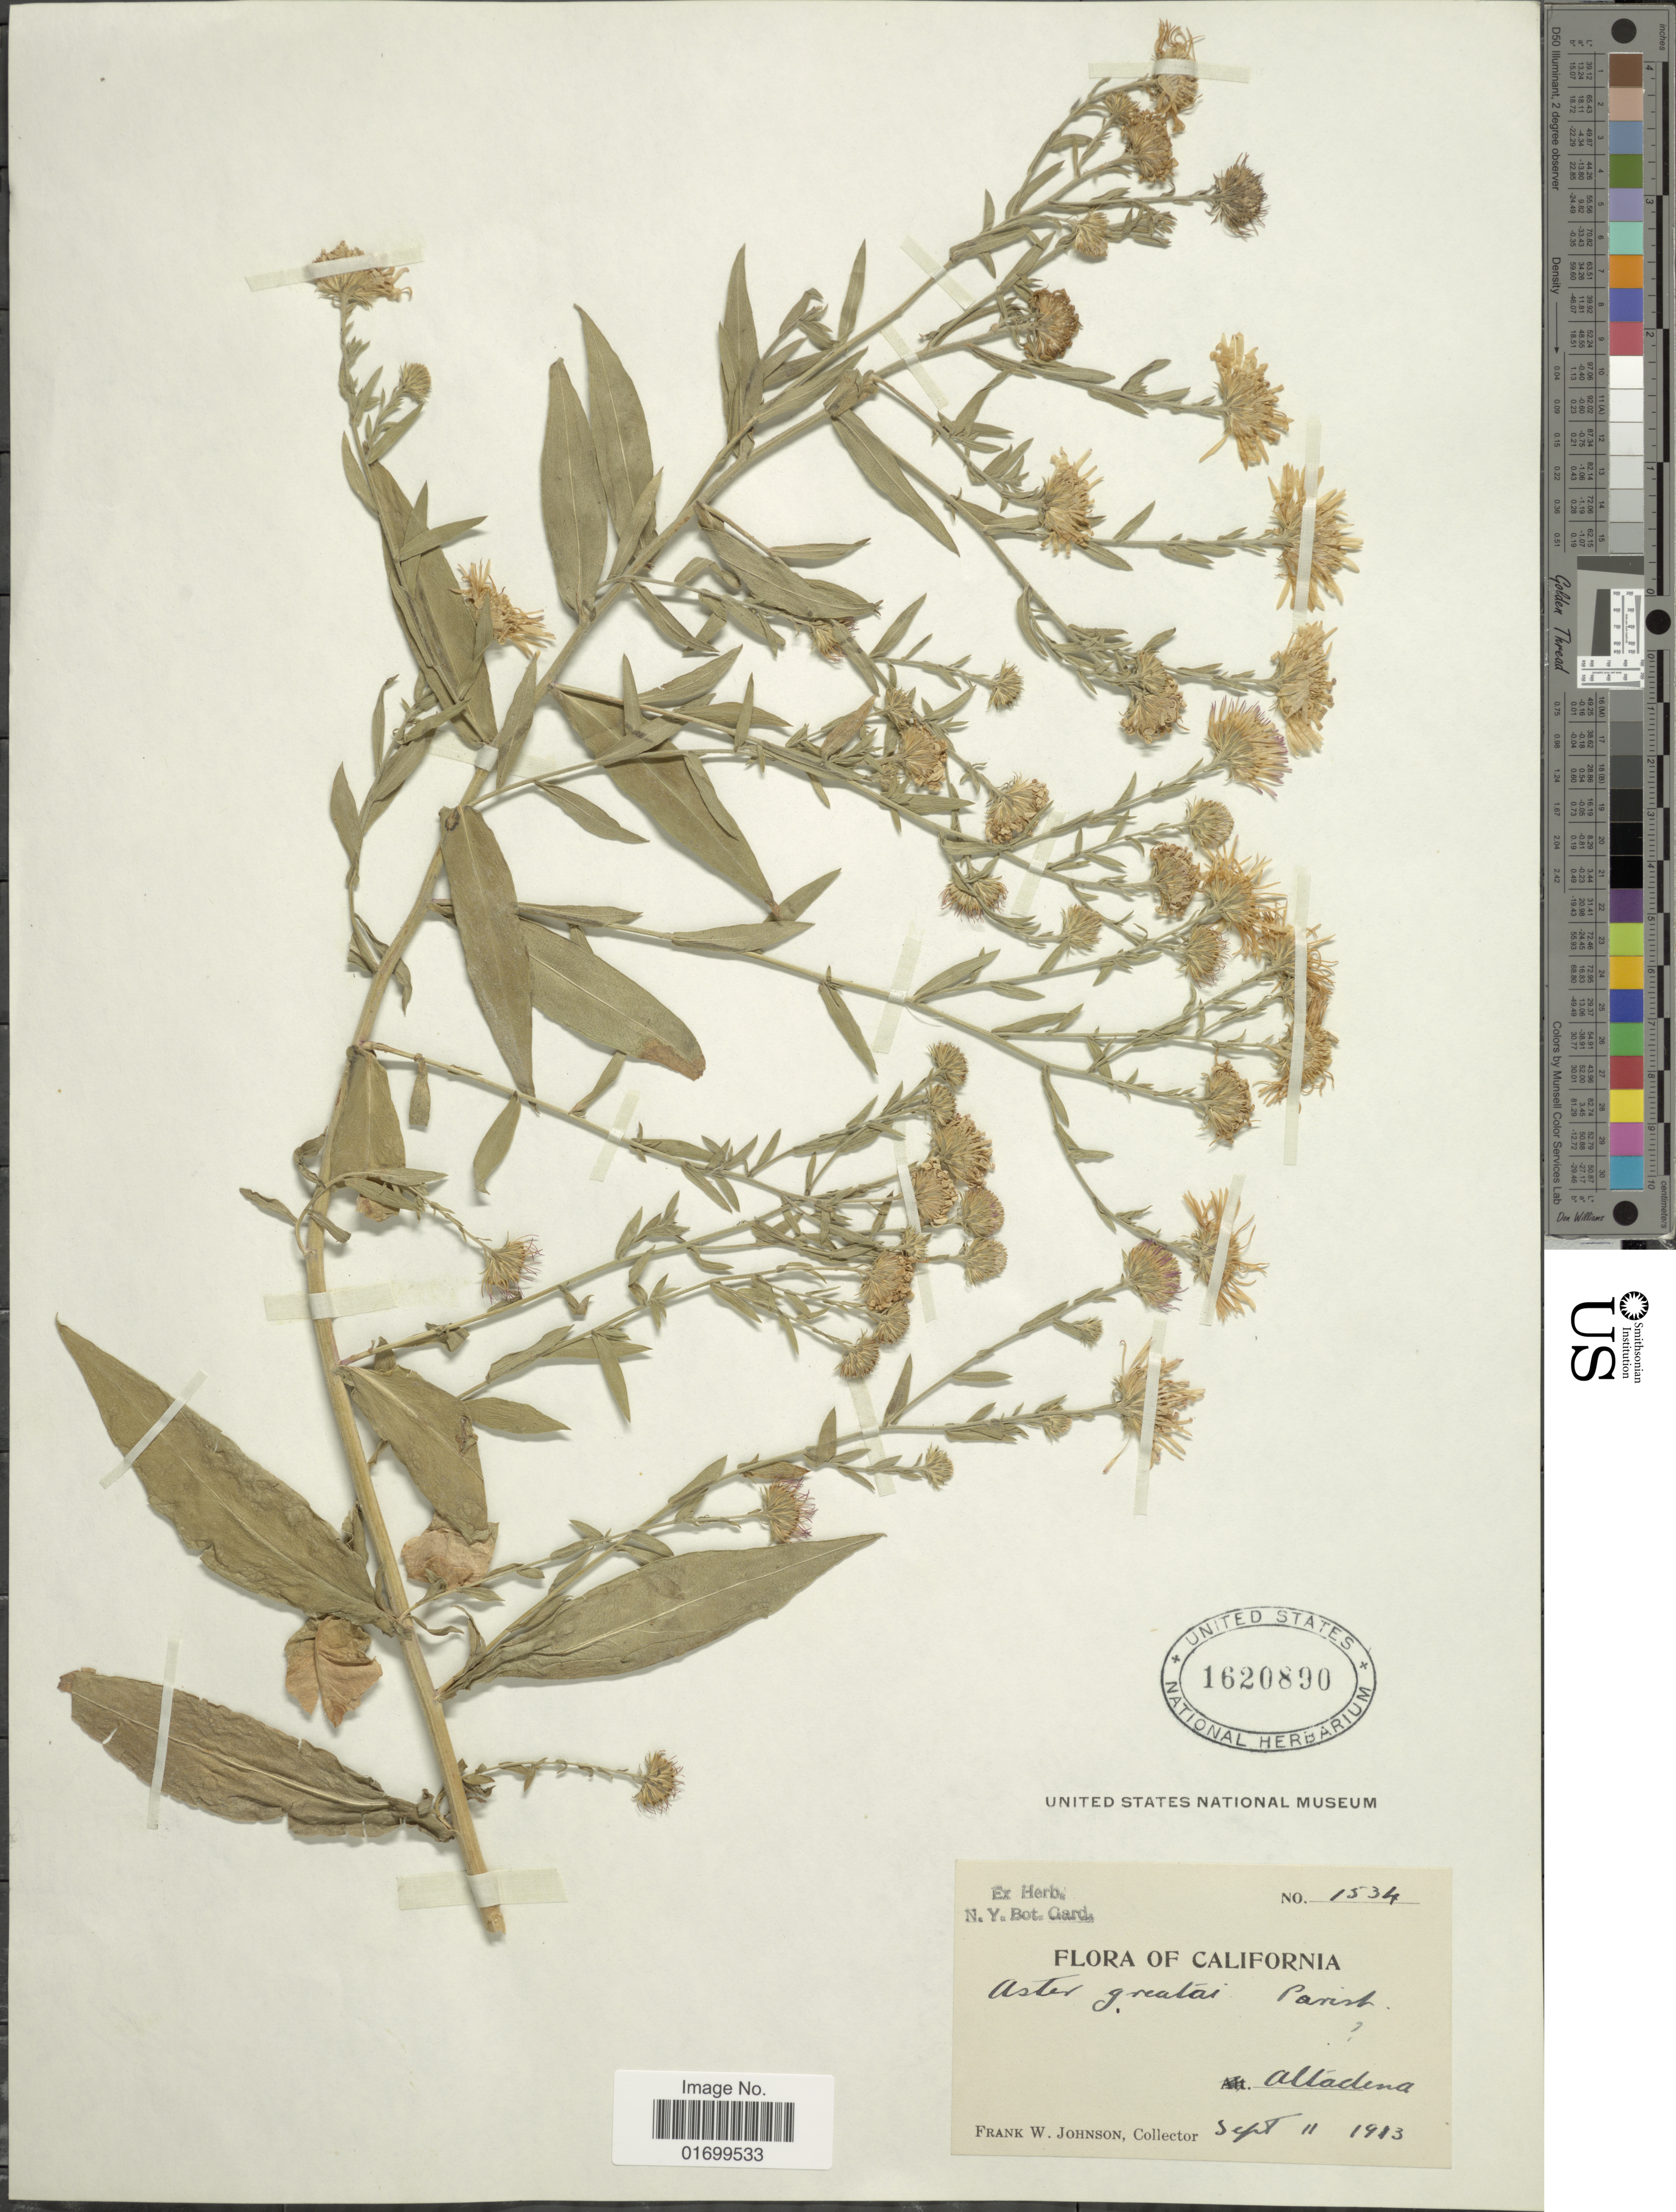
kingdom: Plantae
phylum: Tracheophyta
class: Magnoliopsida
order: Asterales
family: Asteraceae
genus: Symphyotrichum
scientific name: Symphyotrichum greatae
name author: (Parish) G.L. Nesom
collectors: F. W. Johnson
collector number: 1534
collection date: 1913-09-11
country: United States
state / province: California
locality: Alladena.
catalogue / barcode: US 1620890